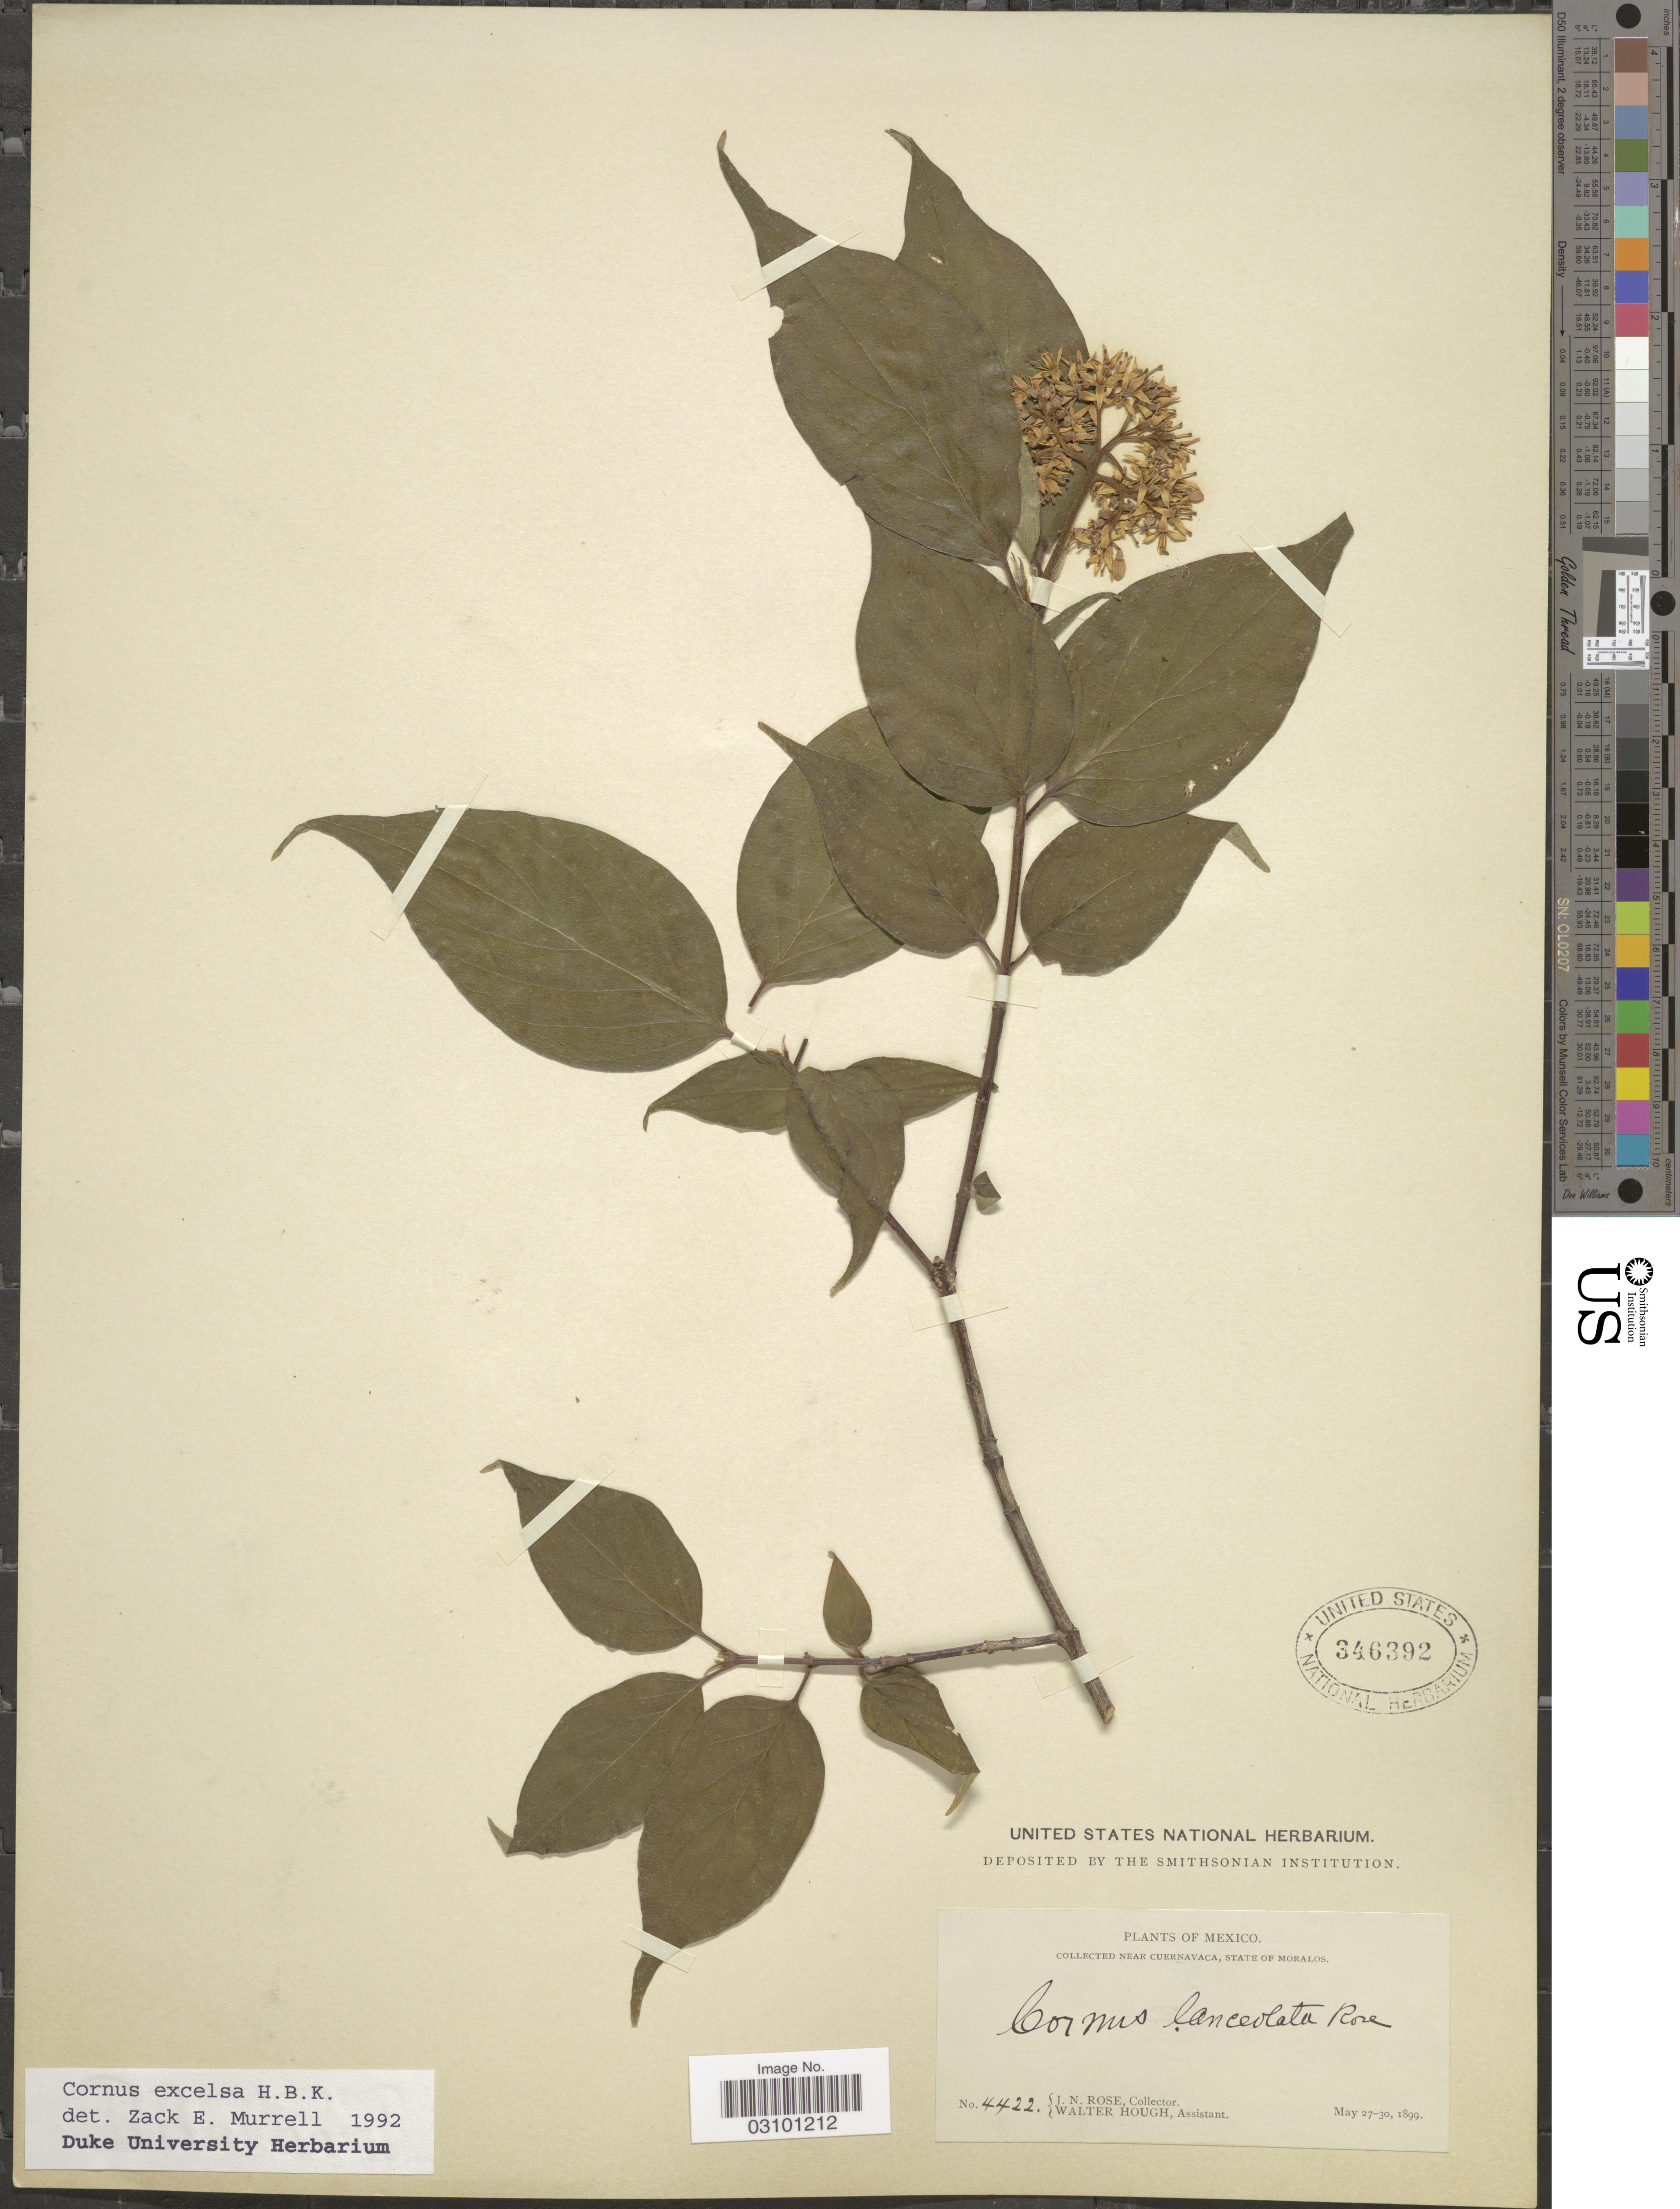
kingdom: Plantae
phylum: Tracheophyta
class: Magnoliopsida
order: Cornales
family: Cornaceae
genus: Cornus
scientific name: Cornus excelsa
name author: Kunth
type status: Possible Type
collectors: J. N. Rose & W. Hough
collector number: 4422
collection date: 1899-05-27/1899-05-30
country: Mexico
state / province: Morelos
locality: Near Cuernavaca. state of Moralos.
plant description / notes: Type collection of Cornus lanceolata Rose? Protologue confusingly cites both Pringle 8199 (from Veracruz) and "Type", Rose & Hough 8199 (from Morelos) (but Rose 8199 at US is Pinus strobus from Pennsylvania). Rose & Hough 4240 and 4422 are also cited. From the introduction (p. III), types deposited at US, but Rose appears to have made a citation error and lectotypifiction of this name is probably needed. None of the US sheets is annotated as type material, by Rose or any subsequent researchers.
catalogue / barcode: US 346392